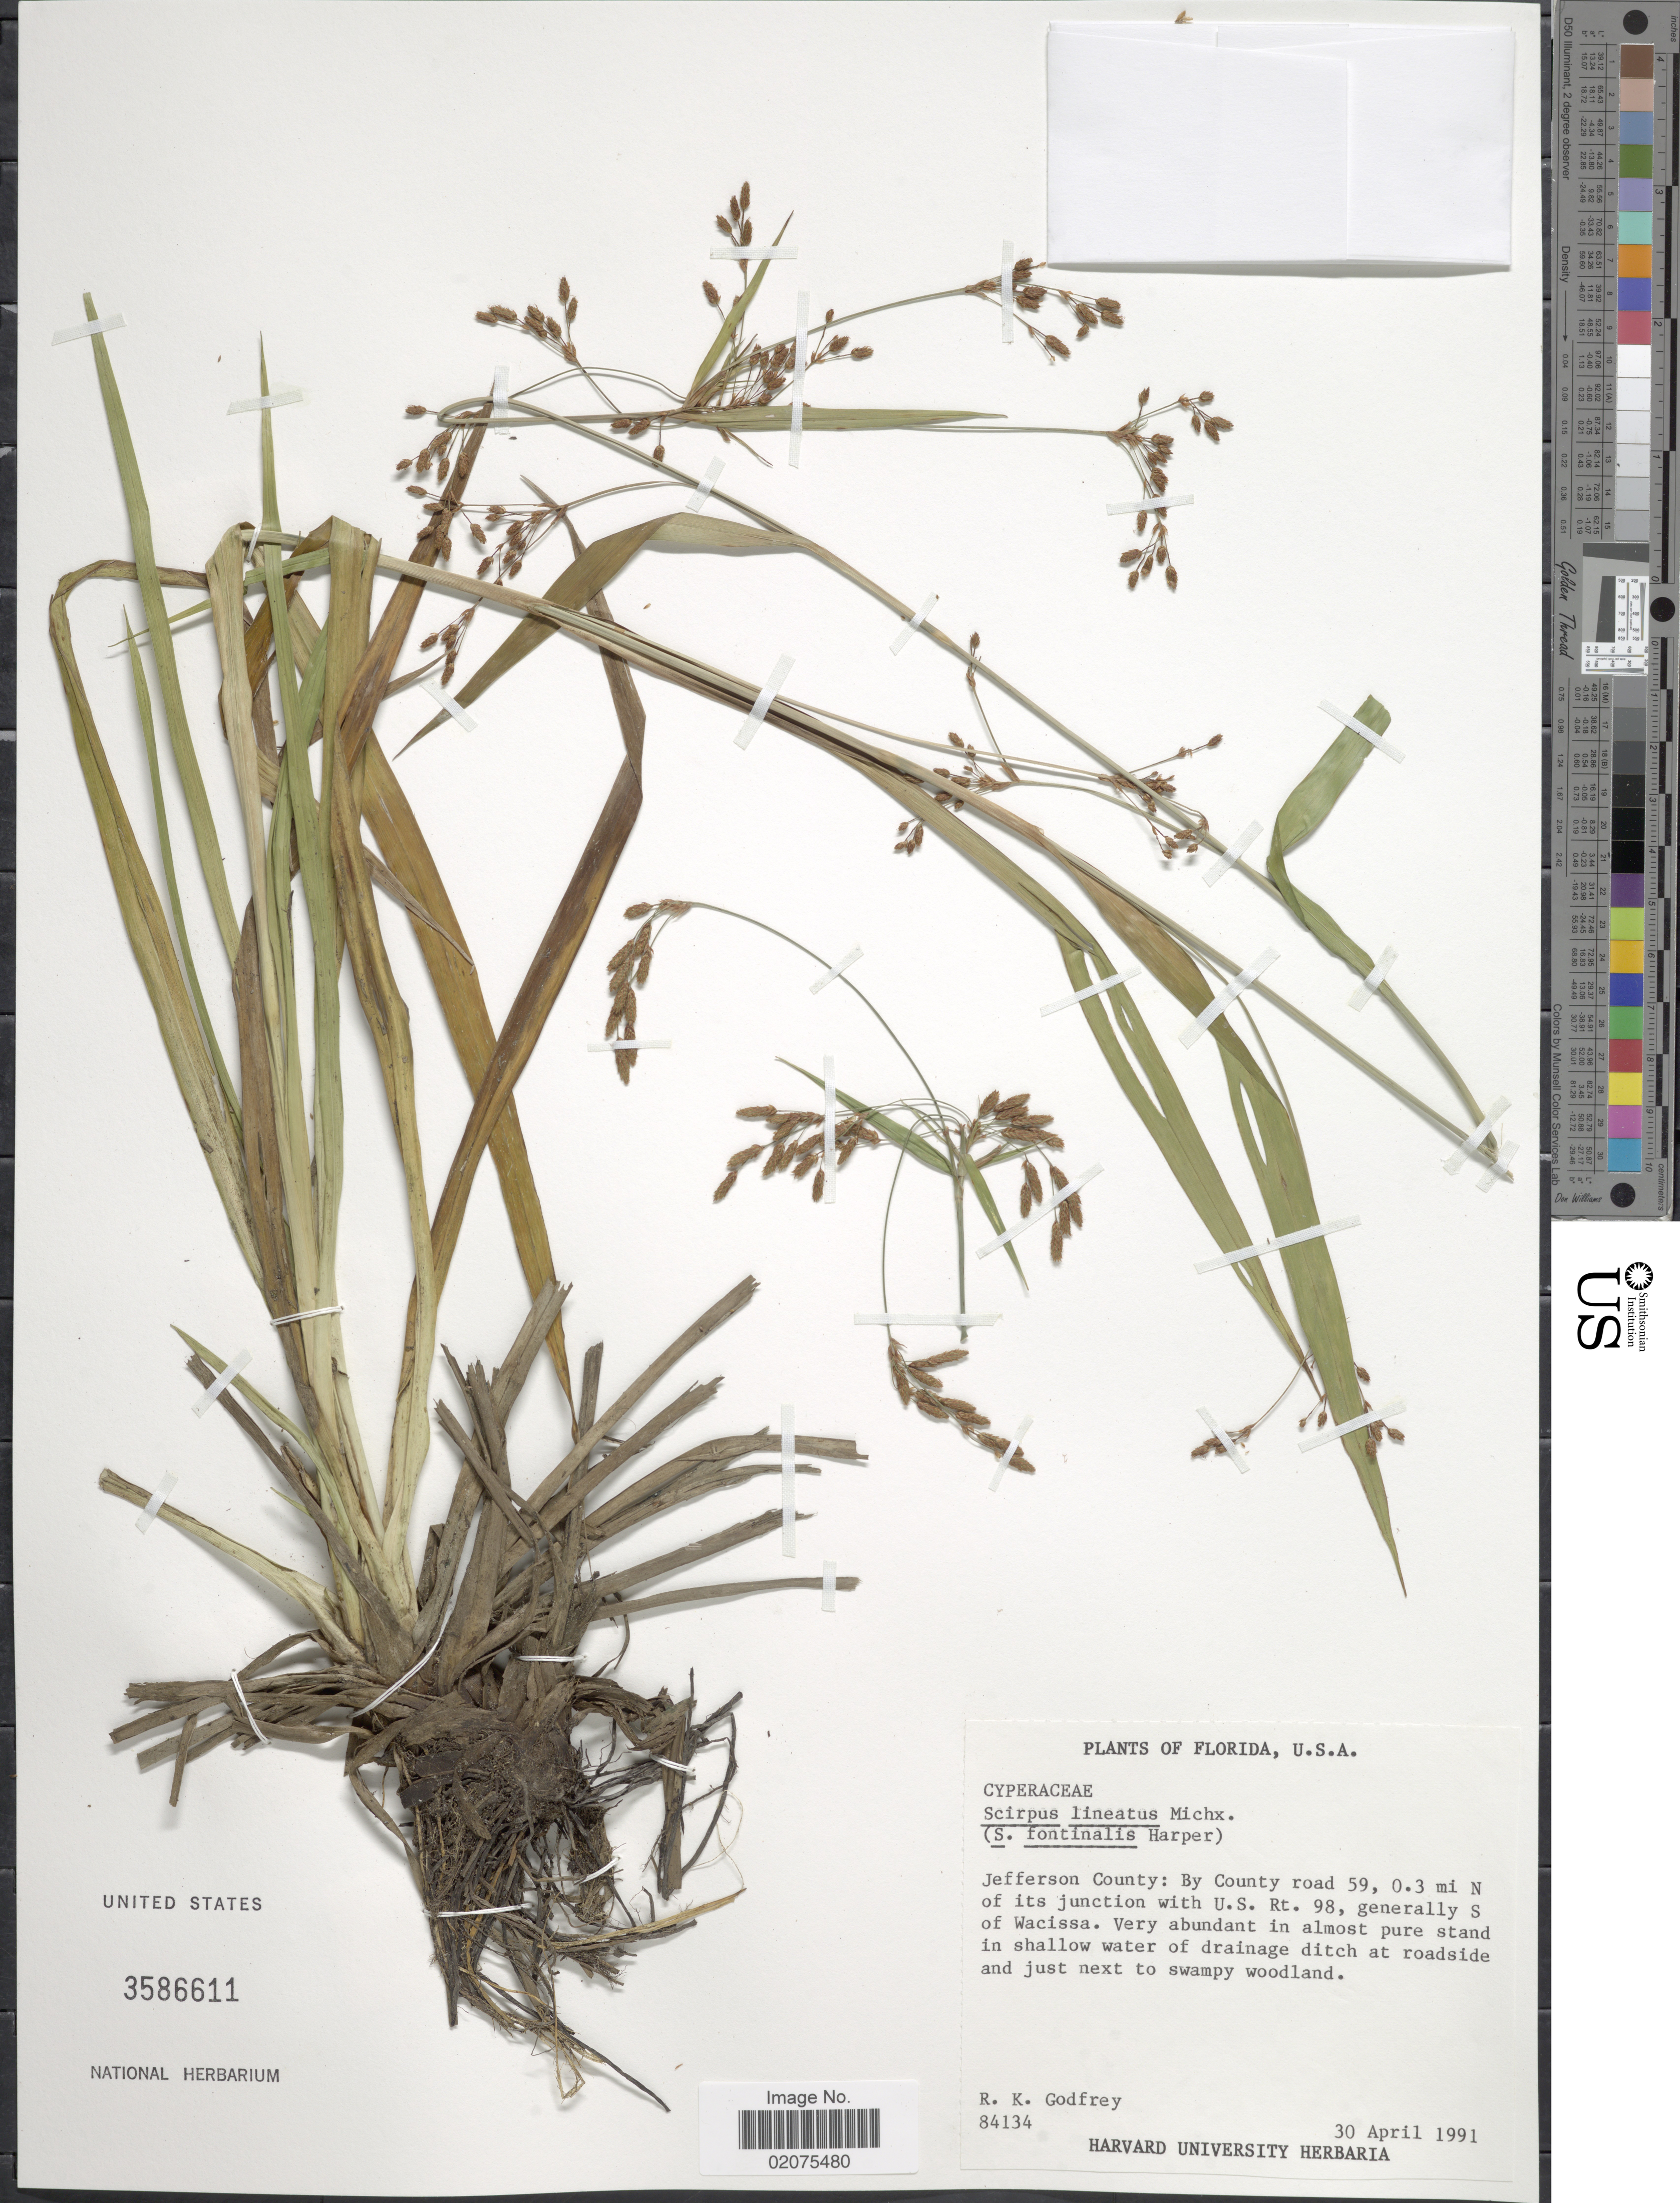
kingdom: Plantae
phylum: Tracheophyta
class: Liliopsida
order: Poales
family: Cyperaceae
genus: Scirpus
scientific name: Scirpus lineatus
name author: Michx.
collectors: R. K. Godfrey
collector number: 84134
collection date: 1991-04-30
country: United States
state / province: Florida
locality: U.S.A. Jefferson County: By County road 59, 0.3 mi N of its junction with U.S. Rt. 98, generally S of Wacissa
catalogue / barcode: US 3586611